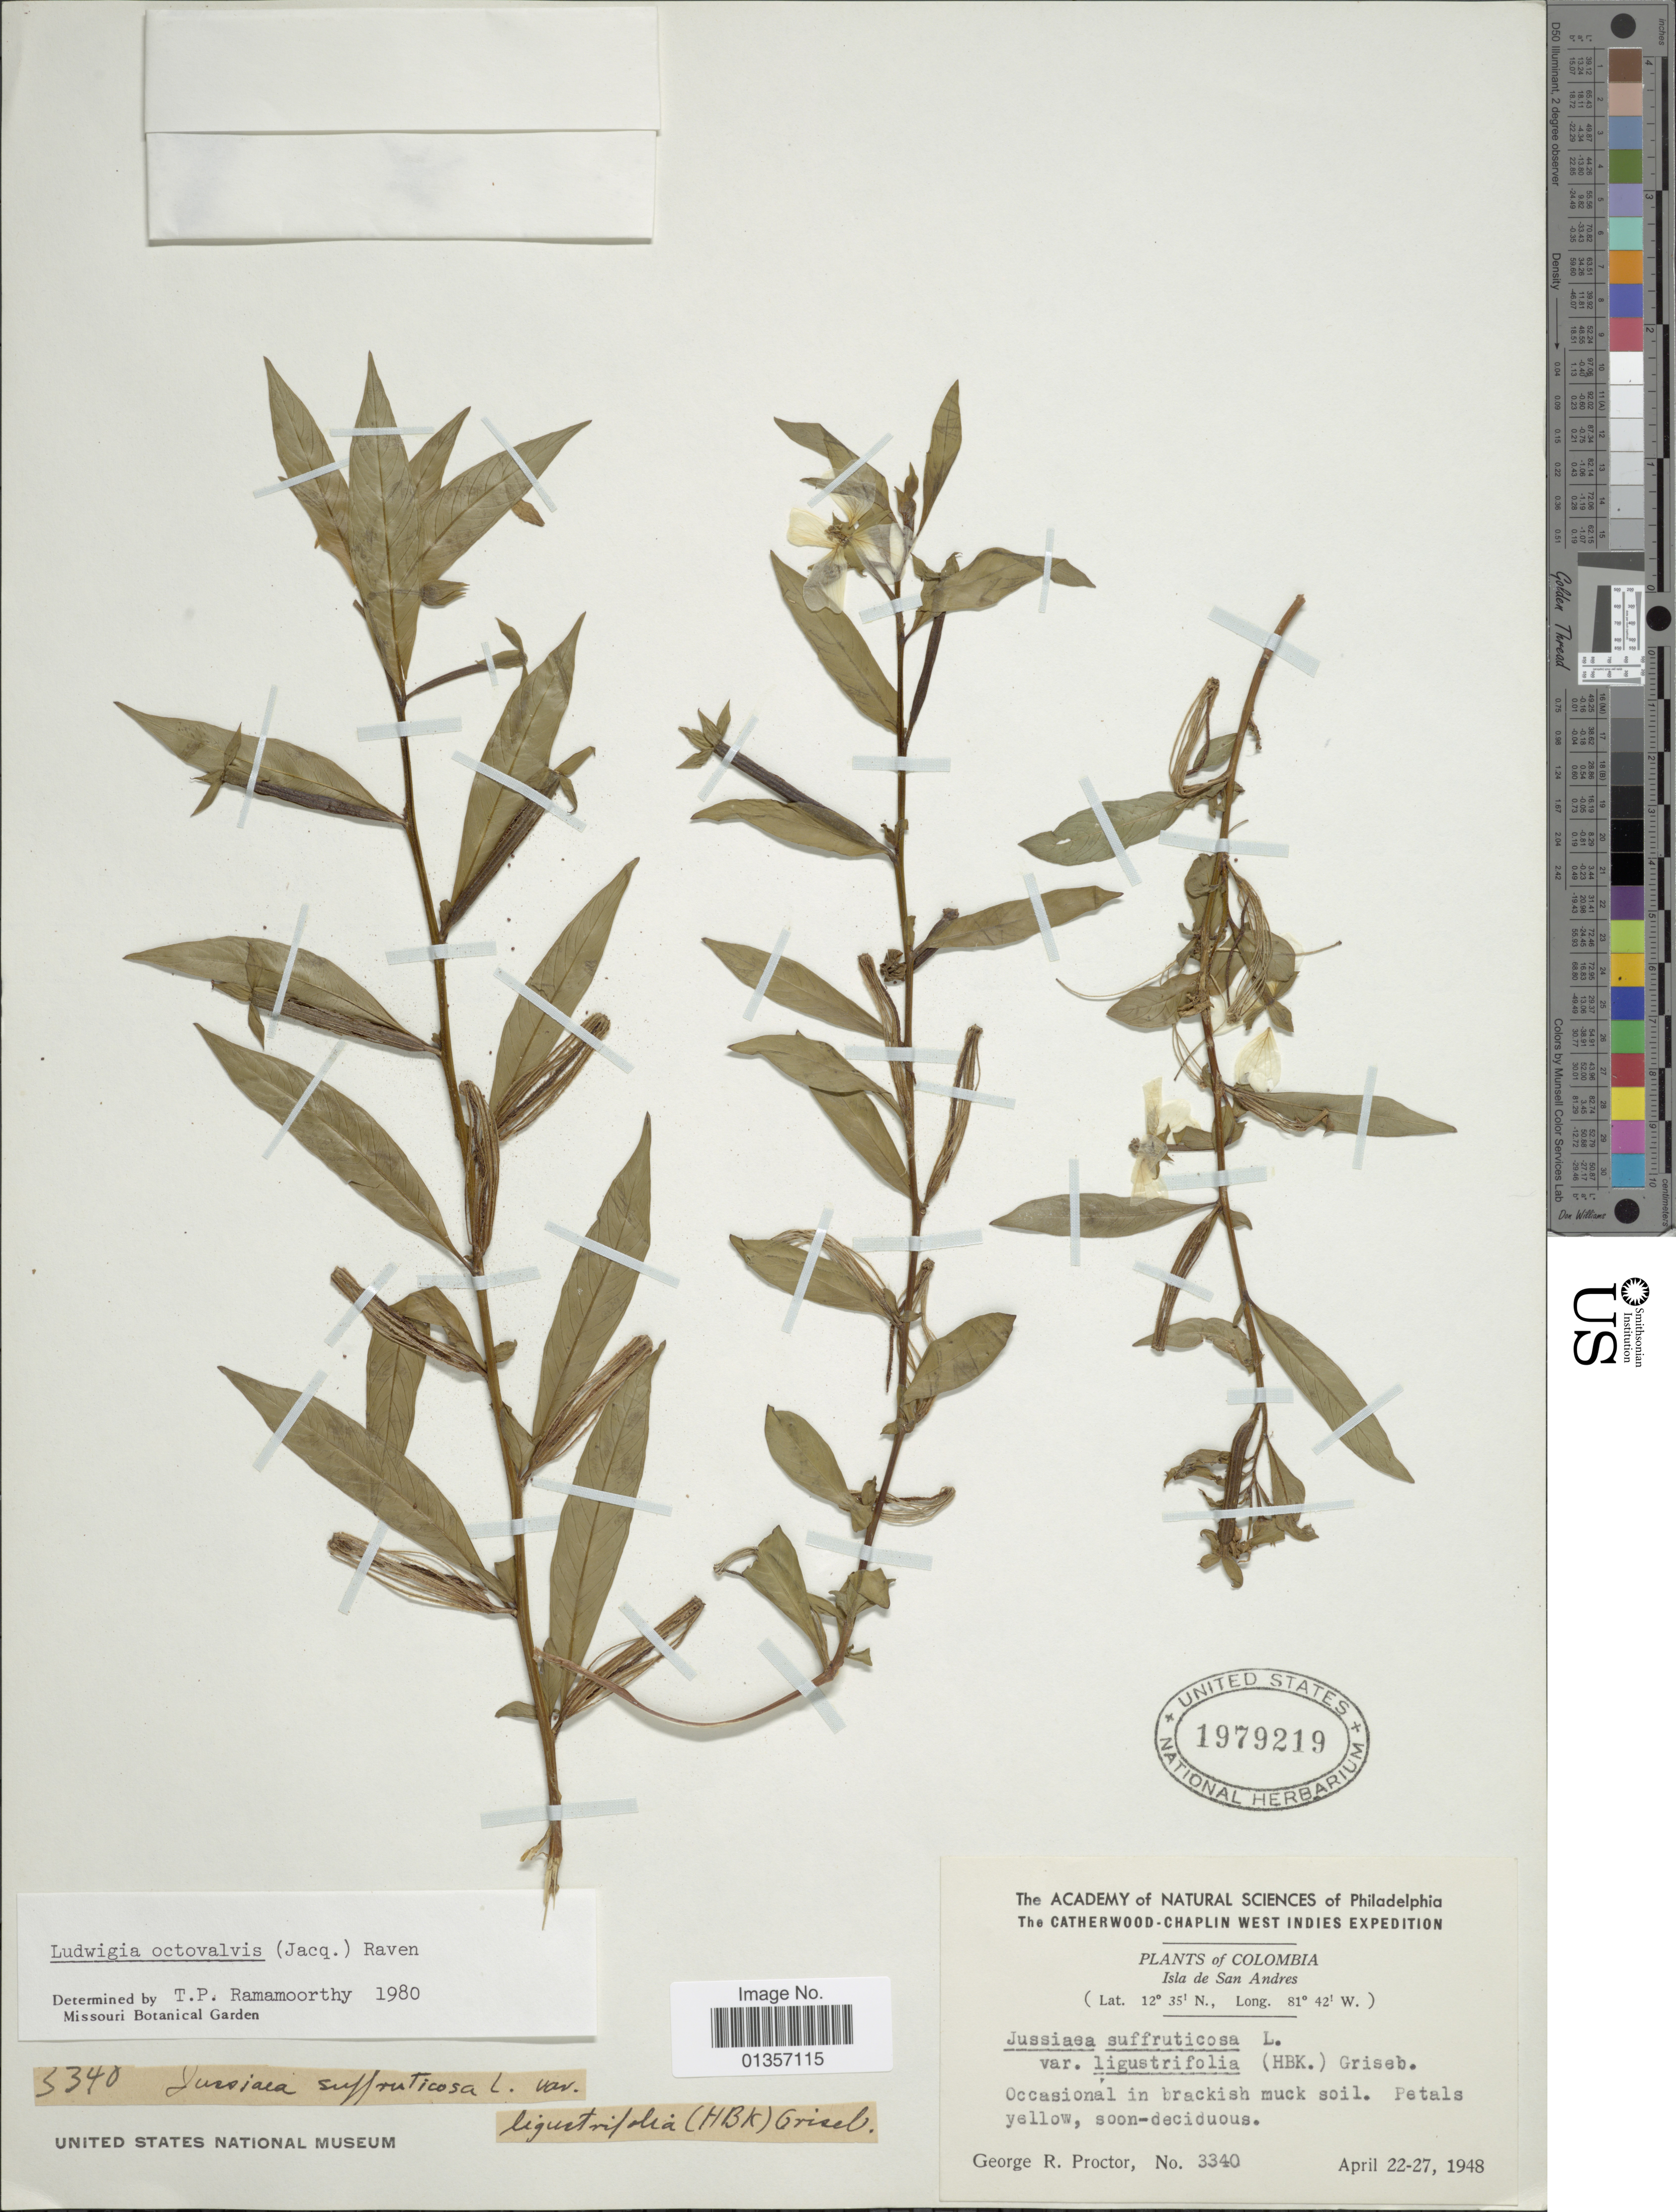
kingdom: Plantae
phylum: Tracheophyta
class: Magnoliopsida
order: Myrtales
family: Onagraceae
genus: Ludwigia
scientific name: Ludwigia octovalvis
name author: (Jacq.) P.H. Raven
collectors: G. R. Proctor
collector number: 3340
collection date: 1948-04-22/1948-04-27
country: Colombia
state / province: San Andres y Providencia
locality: Occasional in brackish muck soil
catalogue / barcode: US 1979219